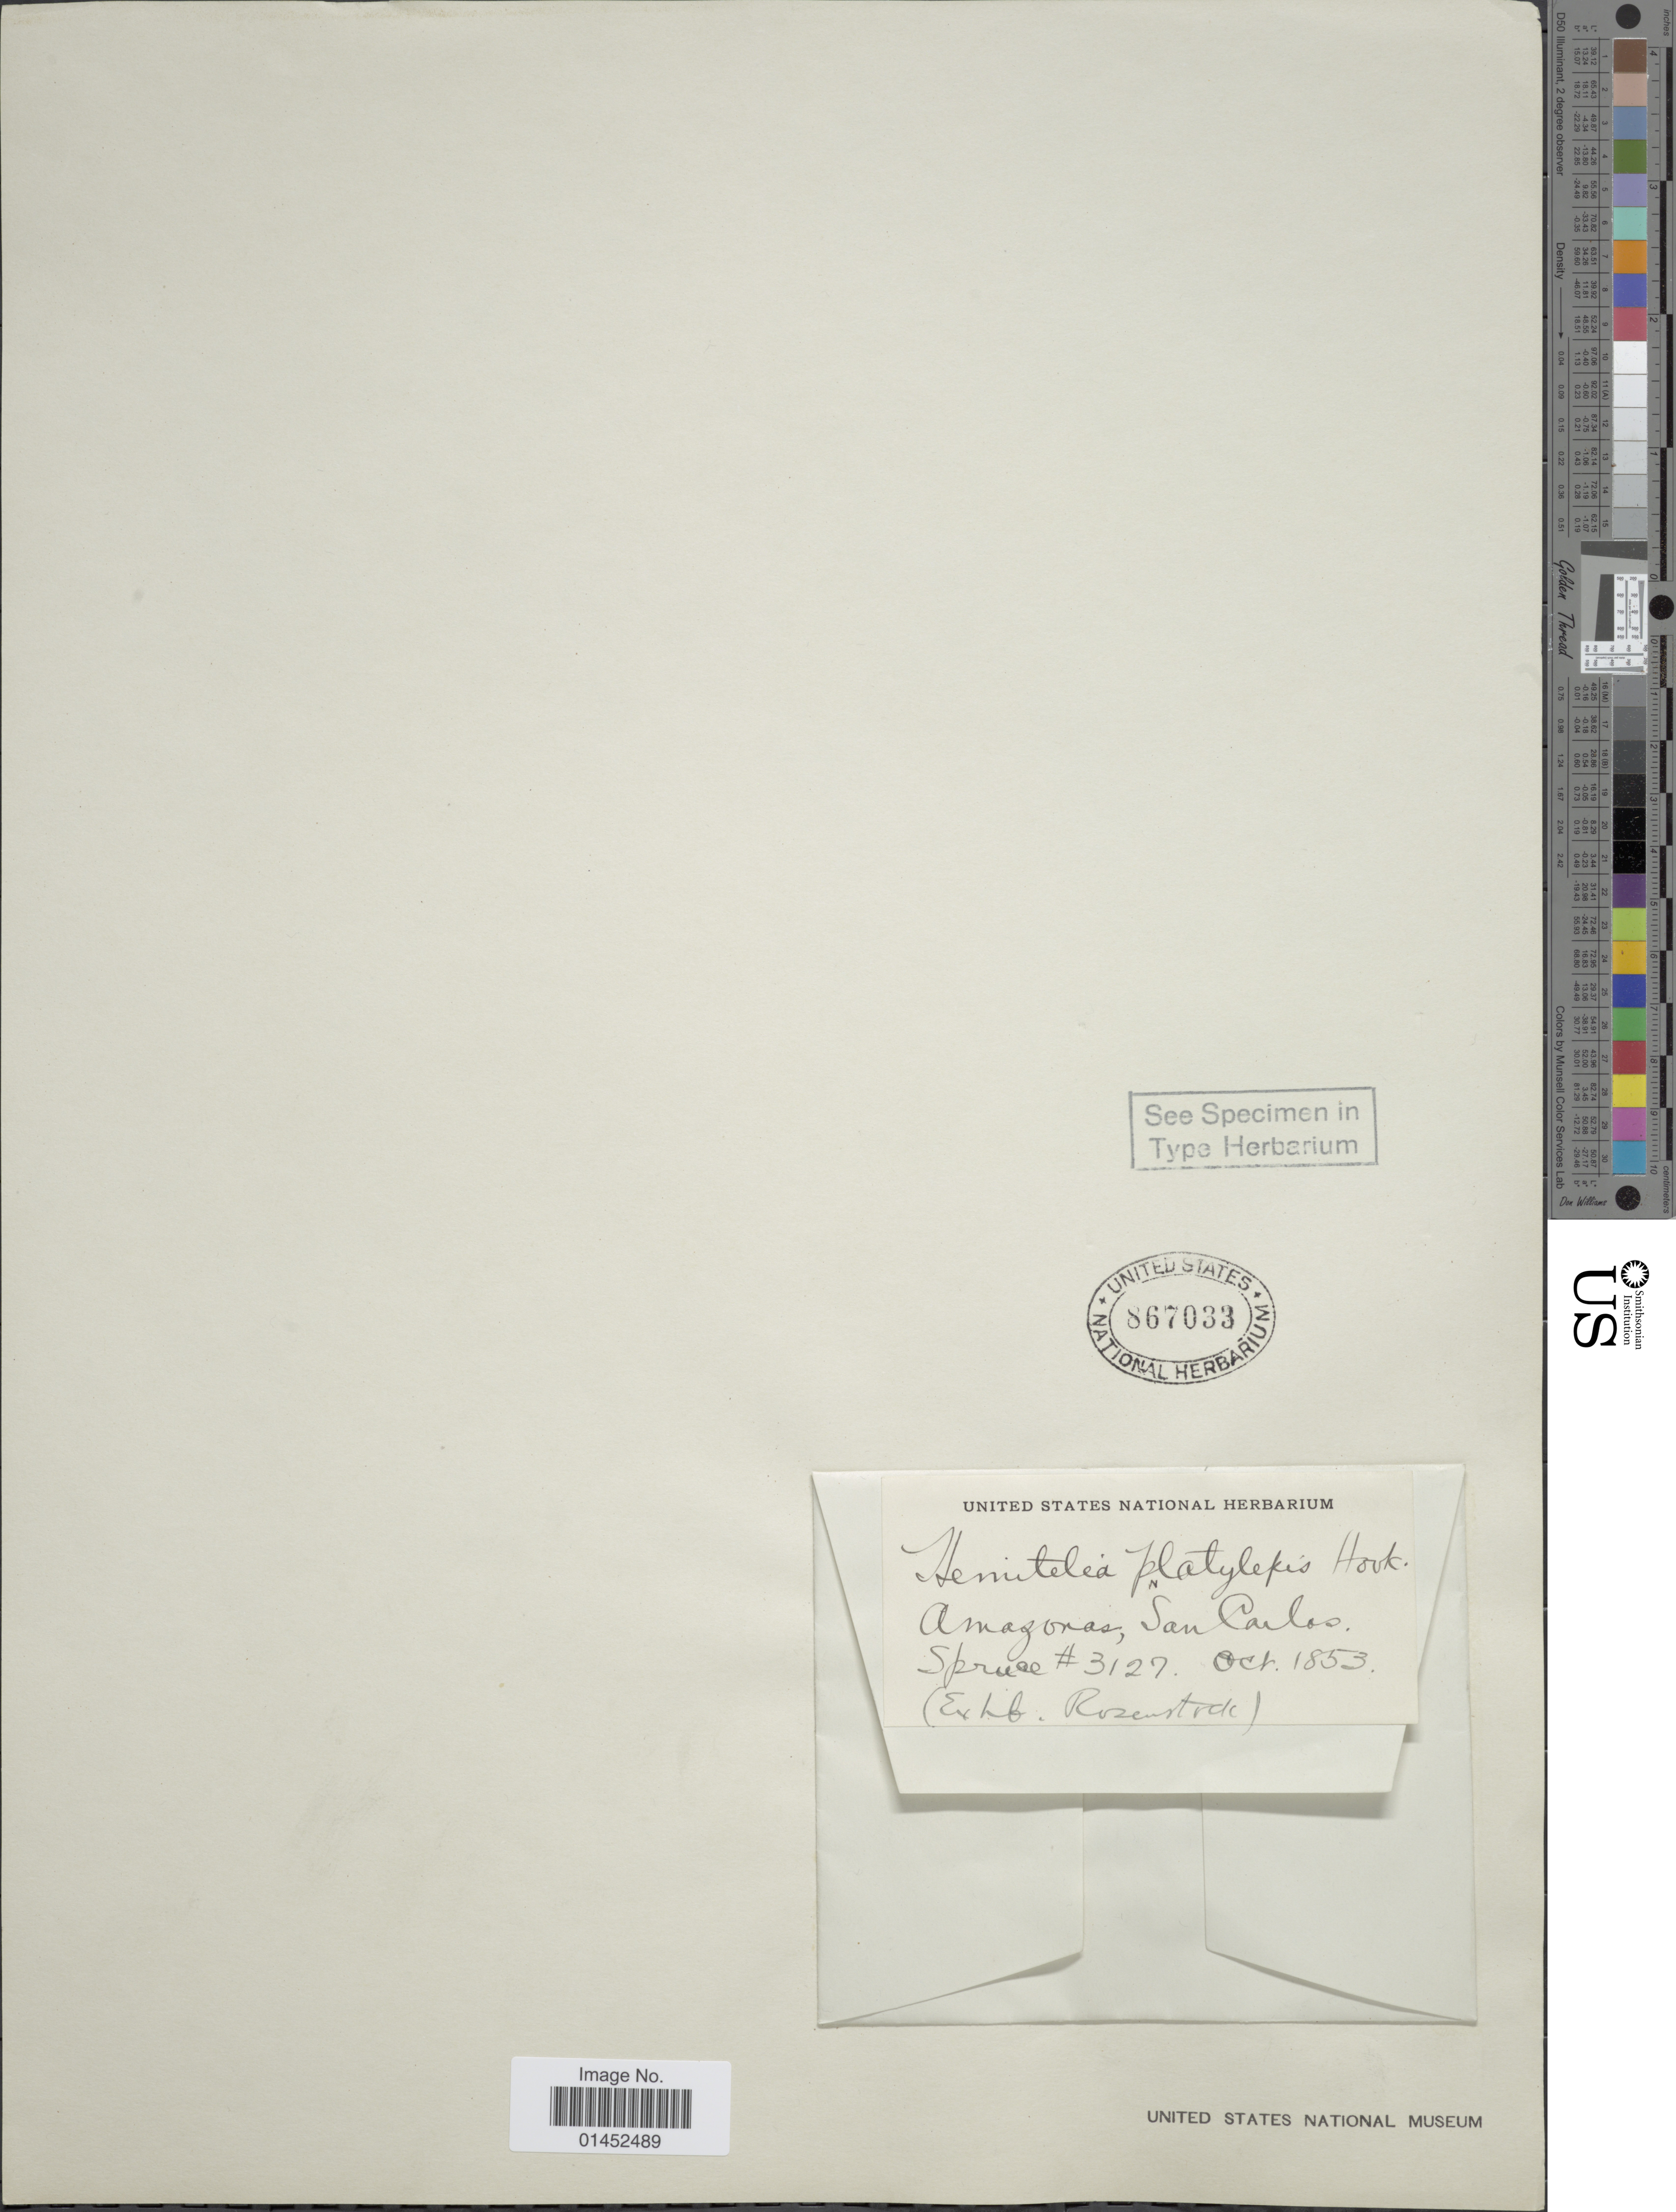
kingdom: Plantae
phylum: Tracheophyta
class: Polypodiopsida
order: Cyatheales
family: Cyatheaceae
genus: Cyathea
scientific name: Cyathea platylepis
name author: (Hook.) Domin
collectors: -. Spruce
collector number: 3127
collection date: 1853-10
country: Venezuela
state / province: Amazonas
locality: Amazonas, San Carlos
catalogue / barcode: US 867033